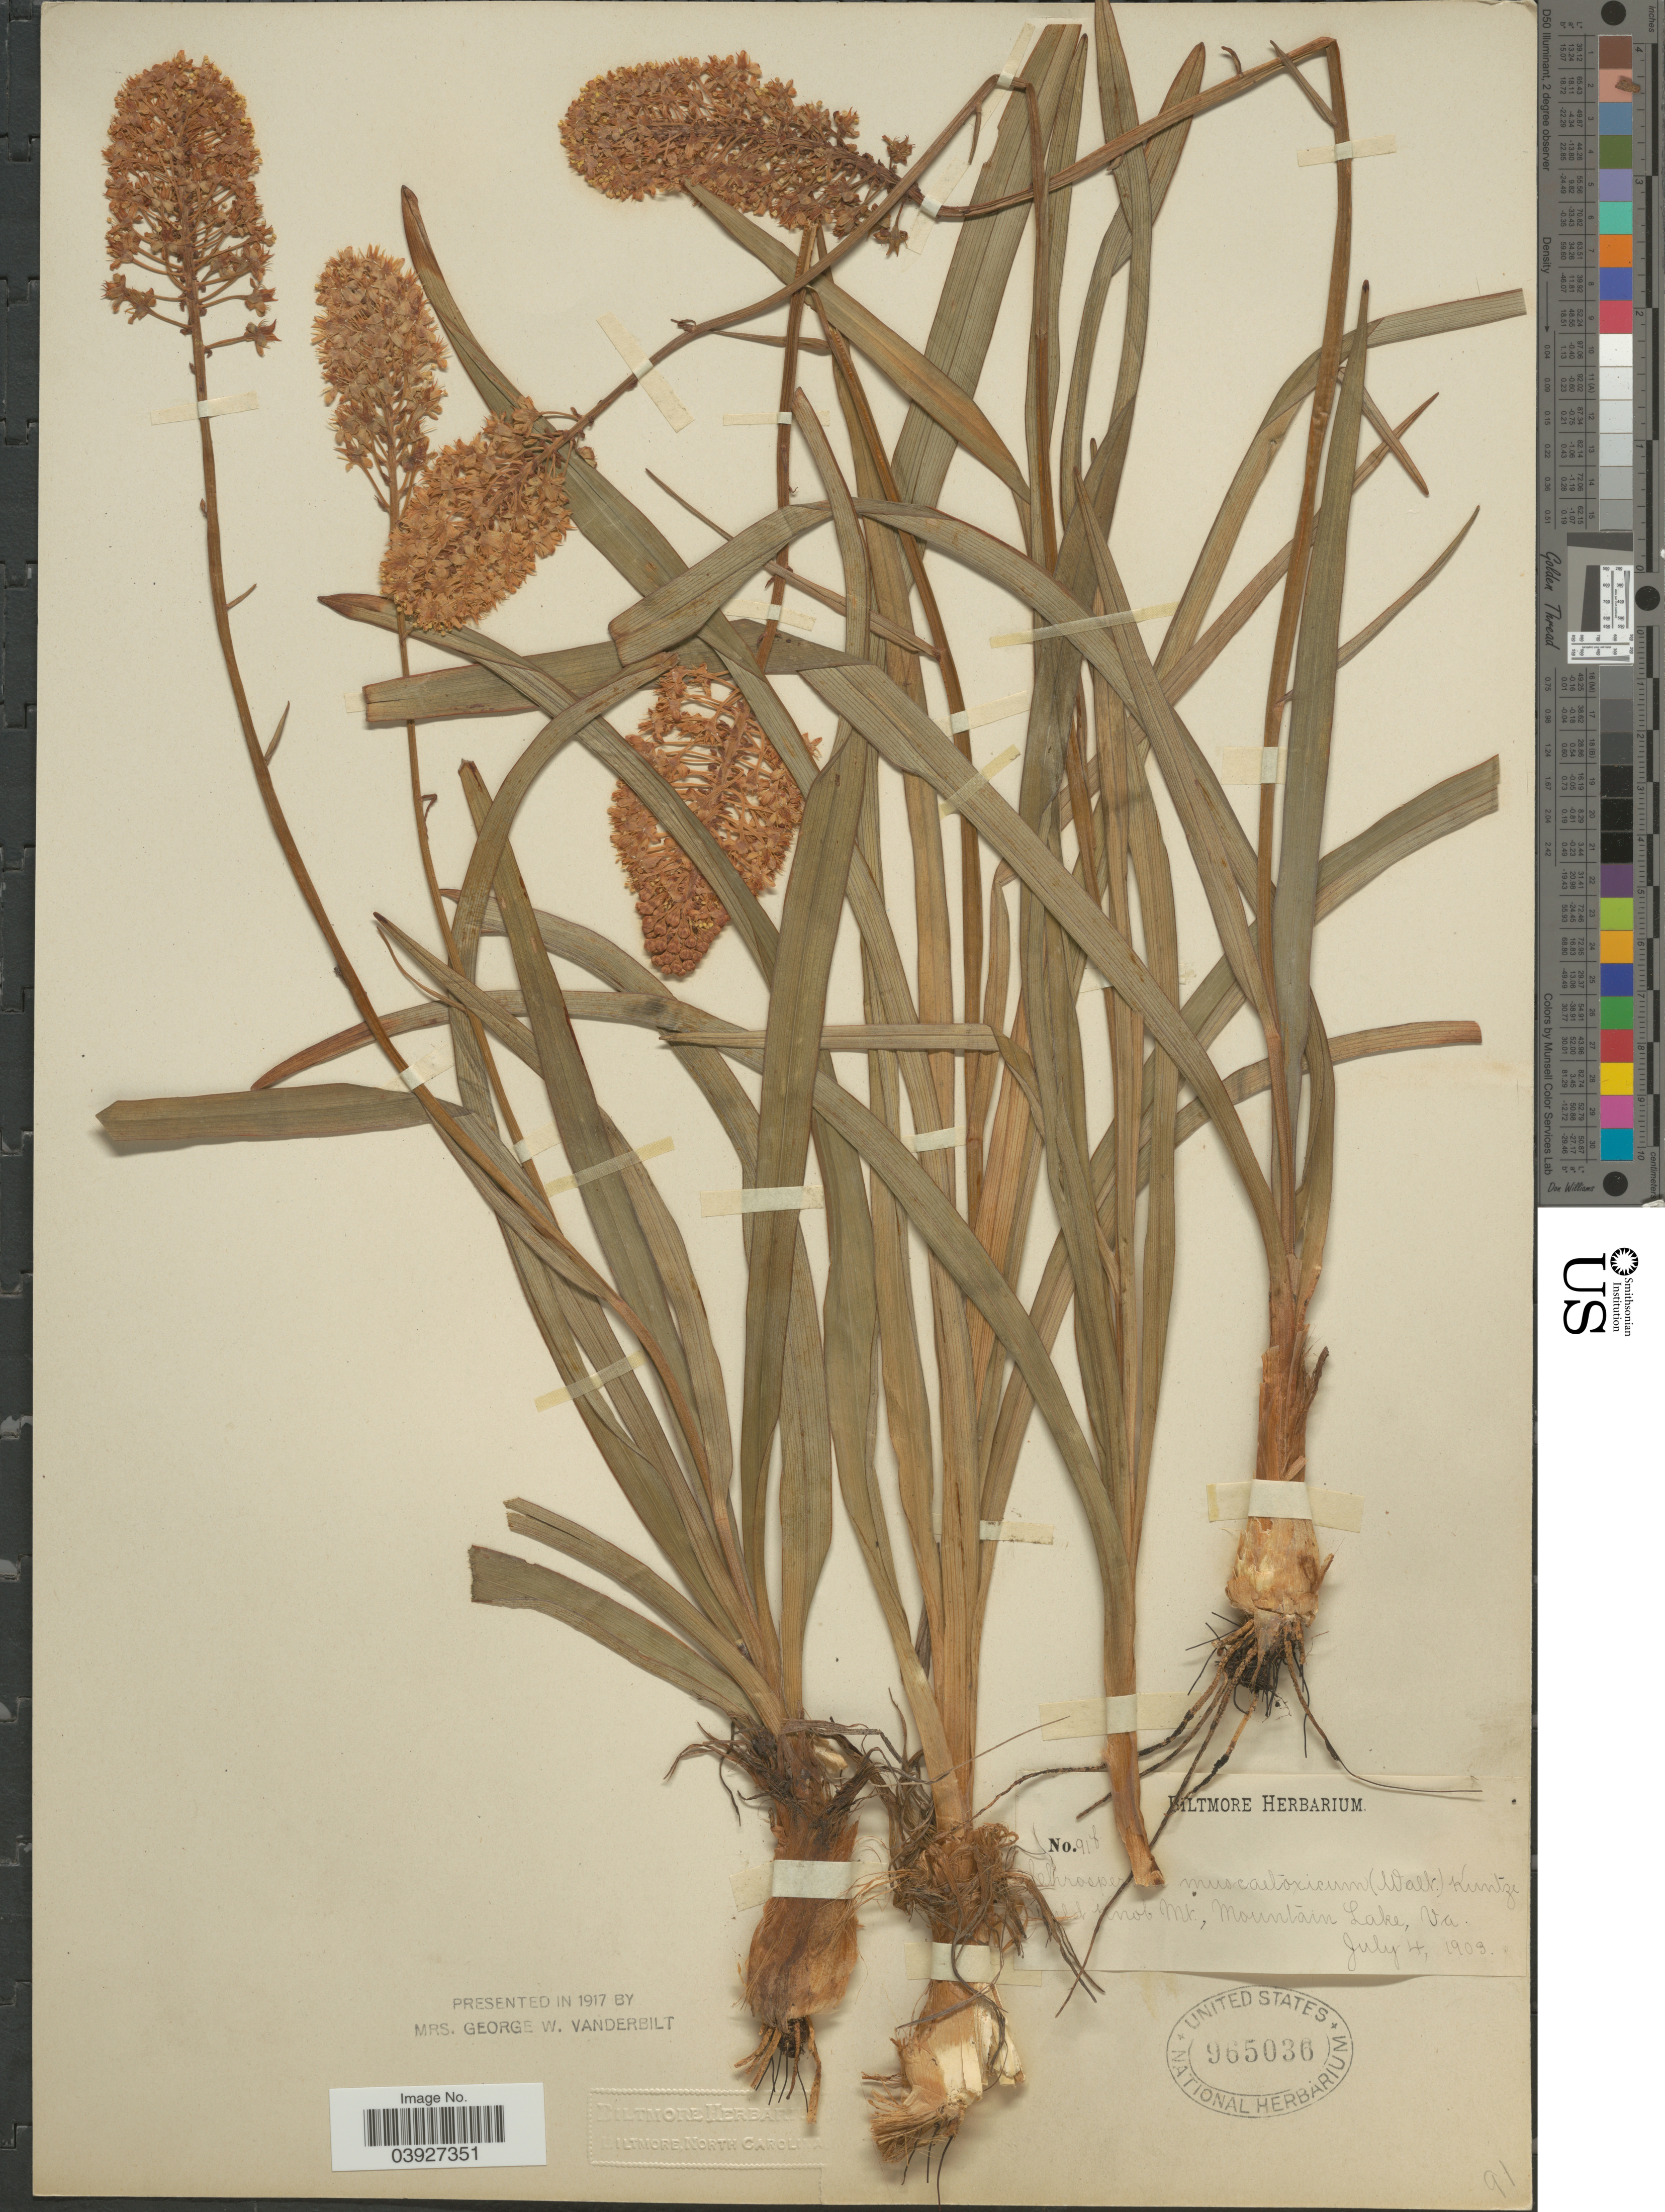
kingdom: Plantae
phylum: Tracheophyta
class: Liliopsida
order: Liliales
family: Melanthiaceae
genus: Amianthium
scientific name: Amianthium muscitoxicum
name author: (Walter) A. Gray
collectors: ex herb. Biltmore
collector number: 91b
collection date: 1903-07-04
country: United States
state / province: Virginia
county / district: Giles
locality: Bald Knob Mt., Mountain Lake.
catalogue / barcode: US 965036